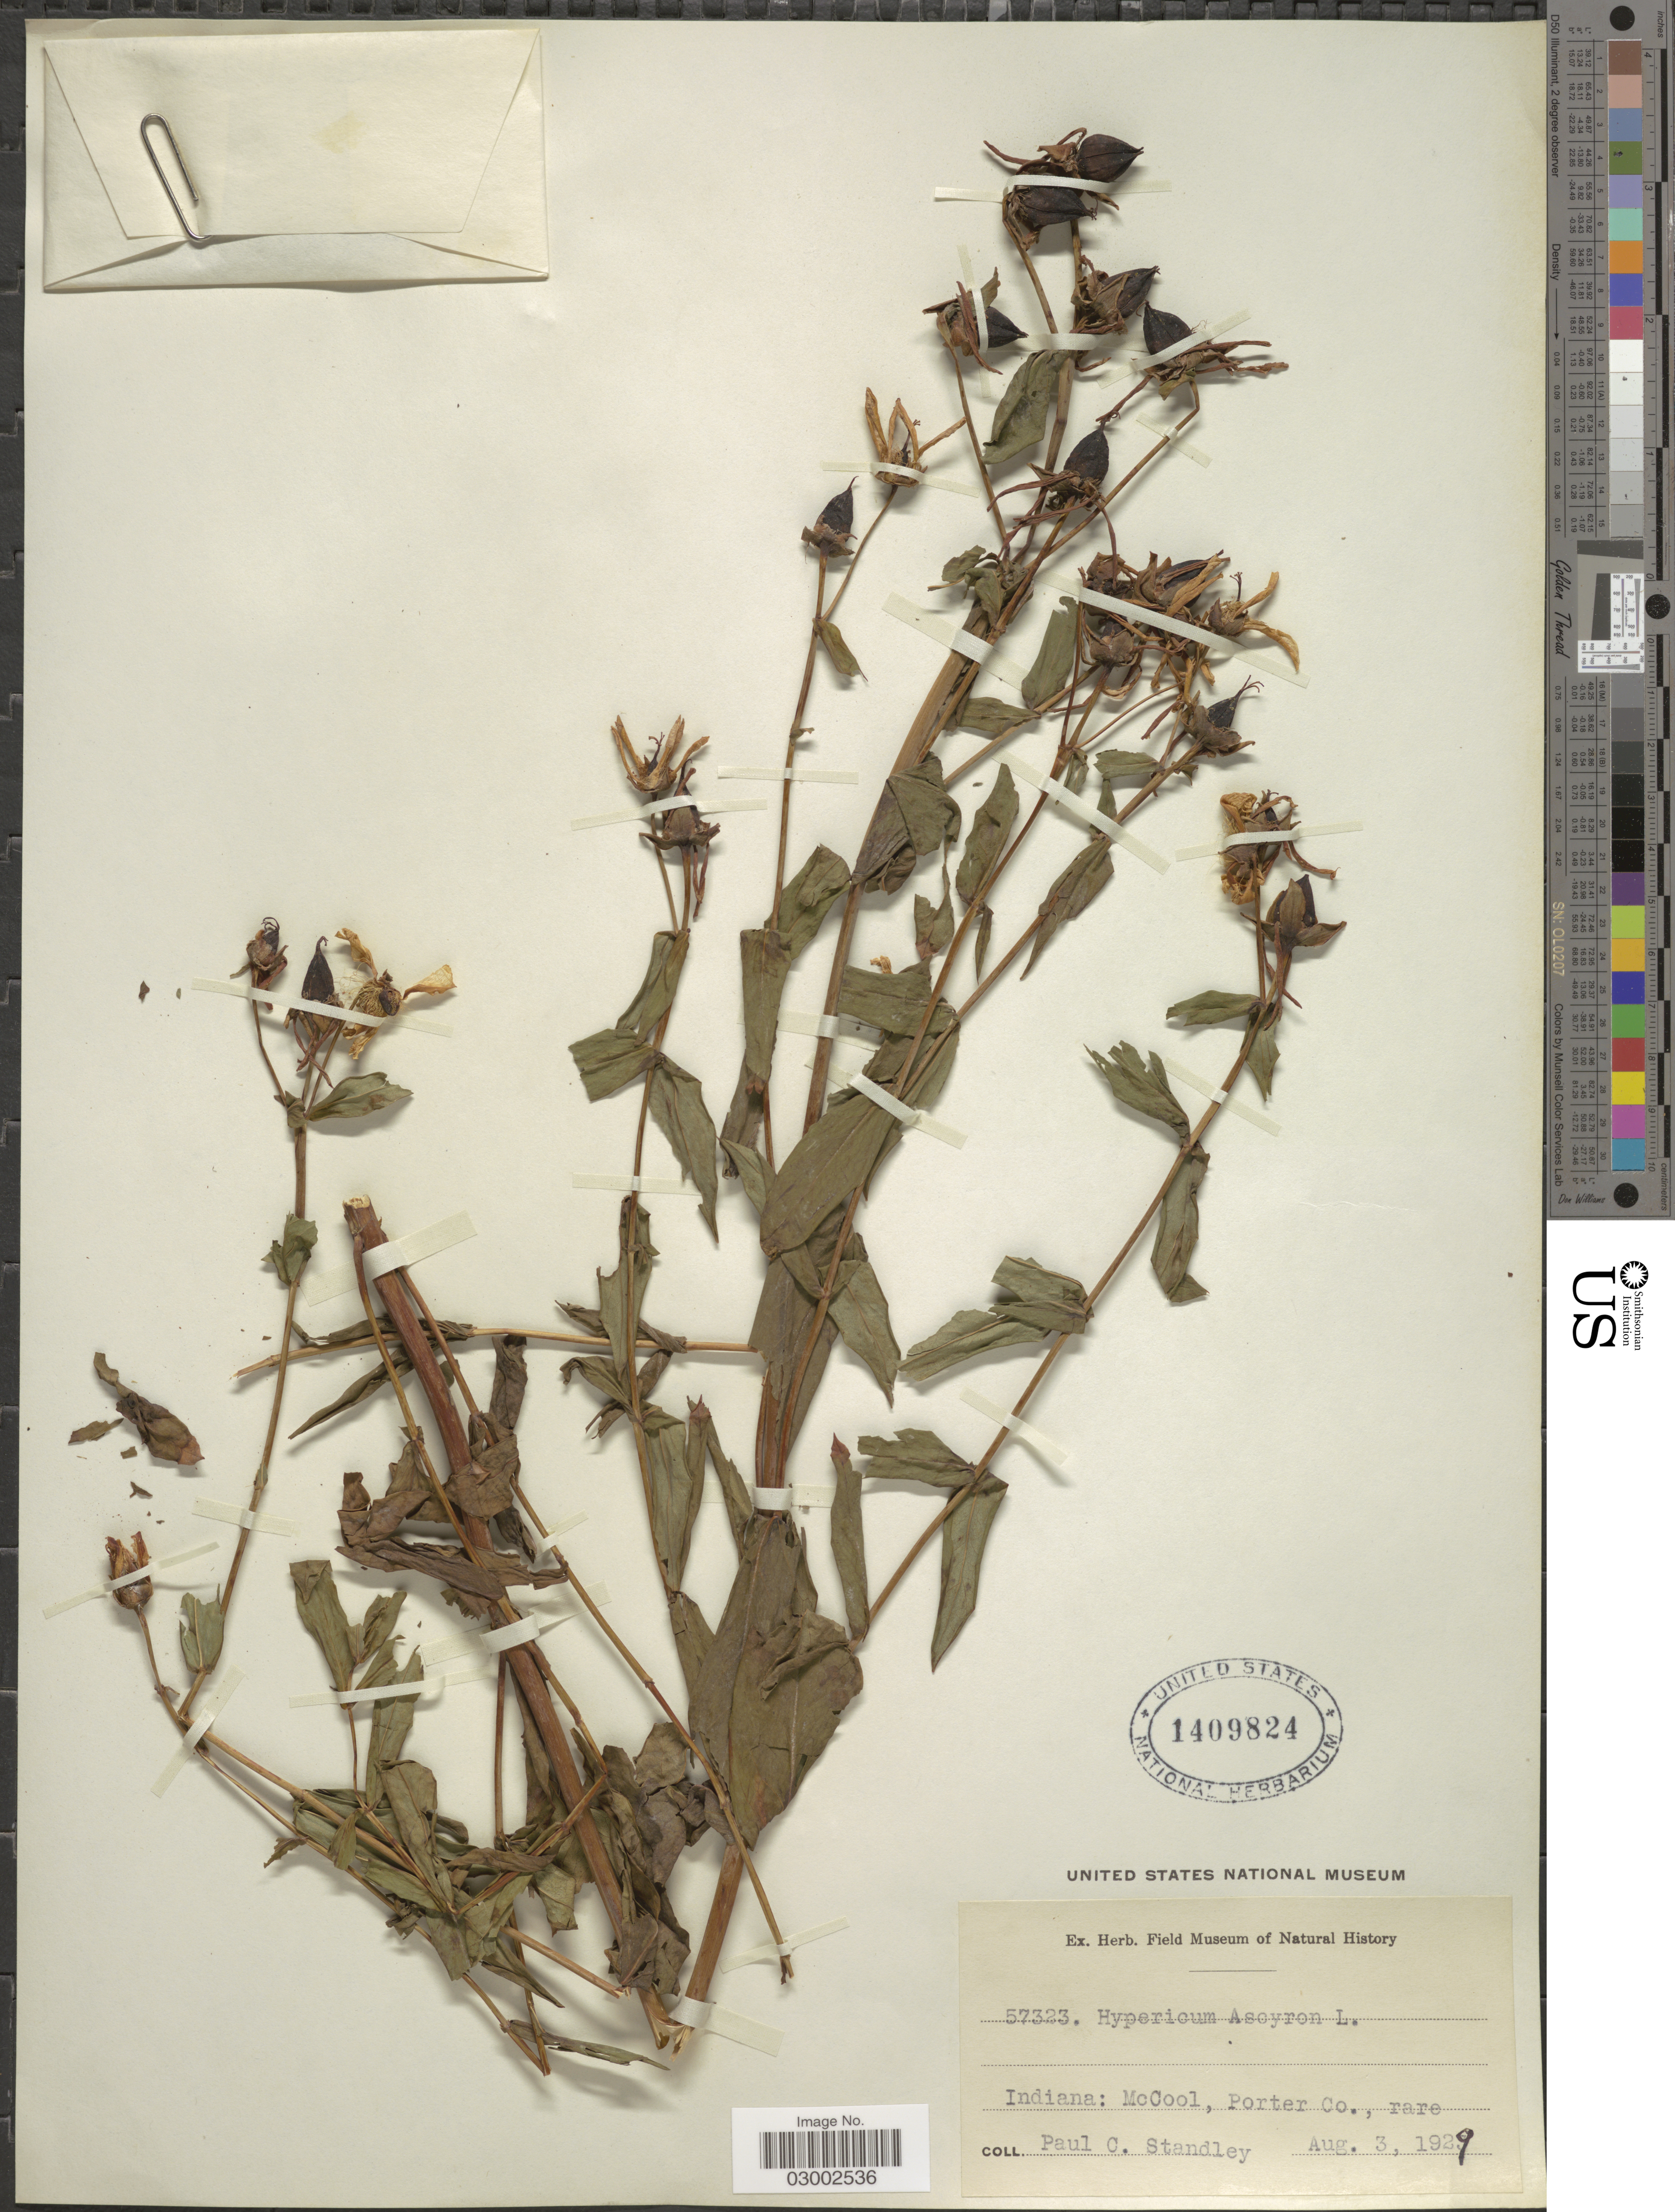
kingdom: Plantae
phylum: Tracheophyta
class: Magnoliopsida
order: Malpighiales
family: Hypericaceae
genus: Hypericum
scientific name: Hypericum ascyron subsp. pyramidatum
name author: (Aiton) N. Robson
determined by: Strong, Mark T., (BOT), Smithsonian Institution - National Museum of Natural History (UNITED STATES)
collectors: P. C. Standley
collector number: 57323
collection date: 1929-08-03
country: United States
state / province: Indiana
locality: McCool, Porter Co.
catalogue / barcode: US 1409824